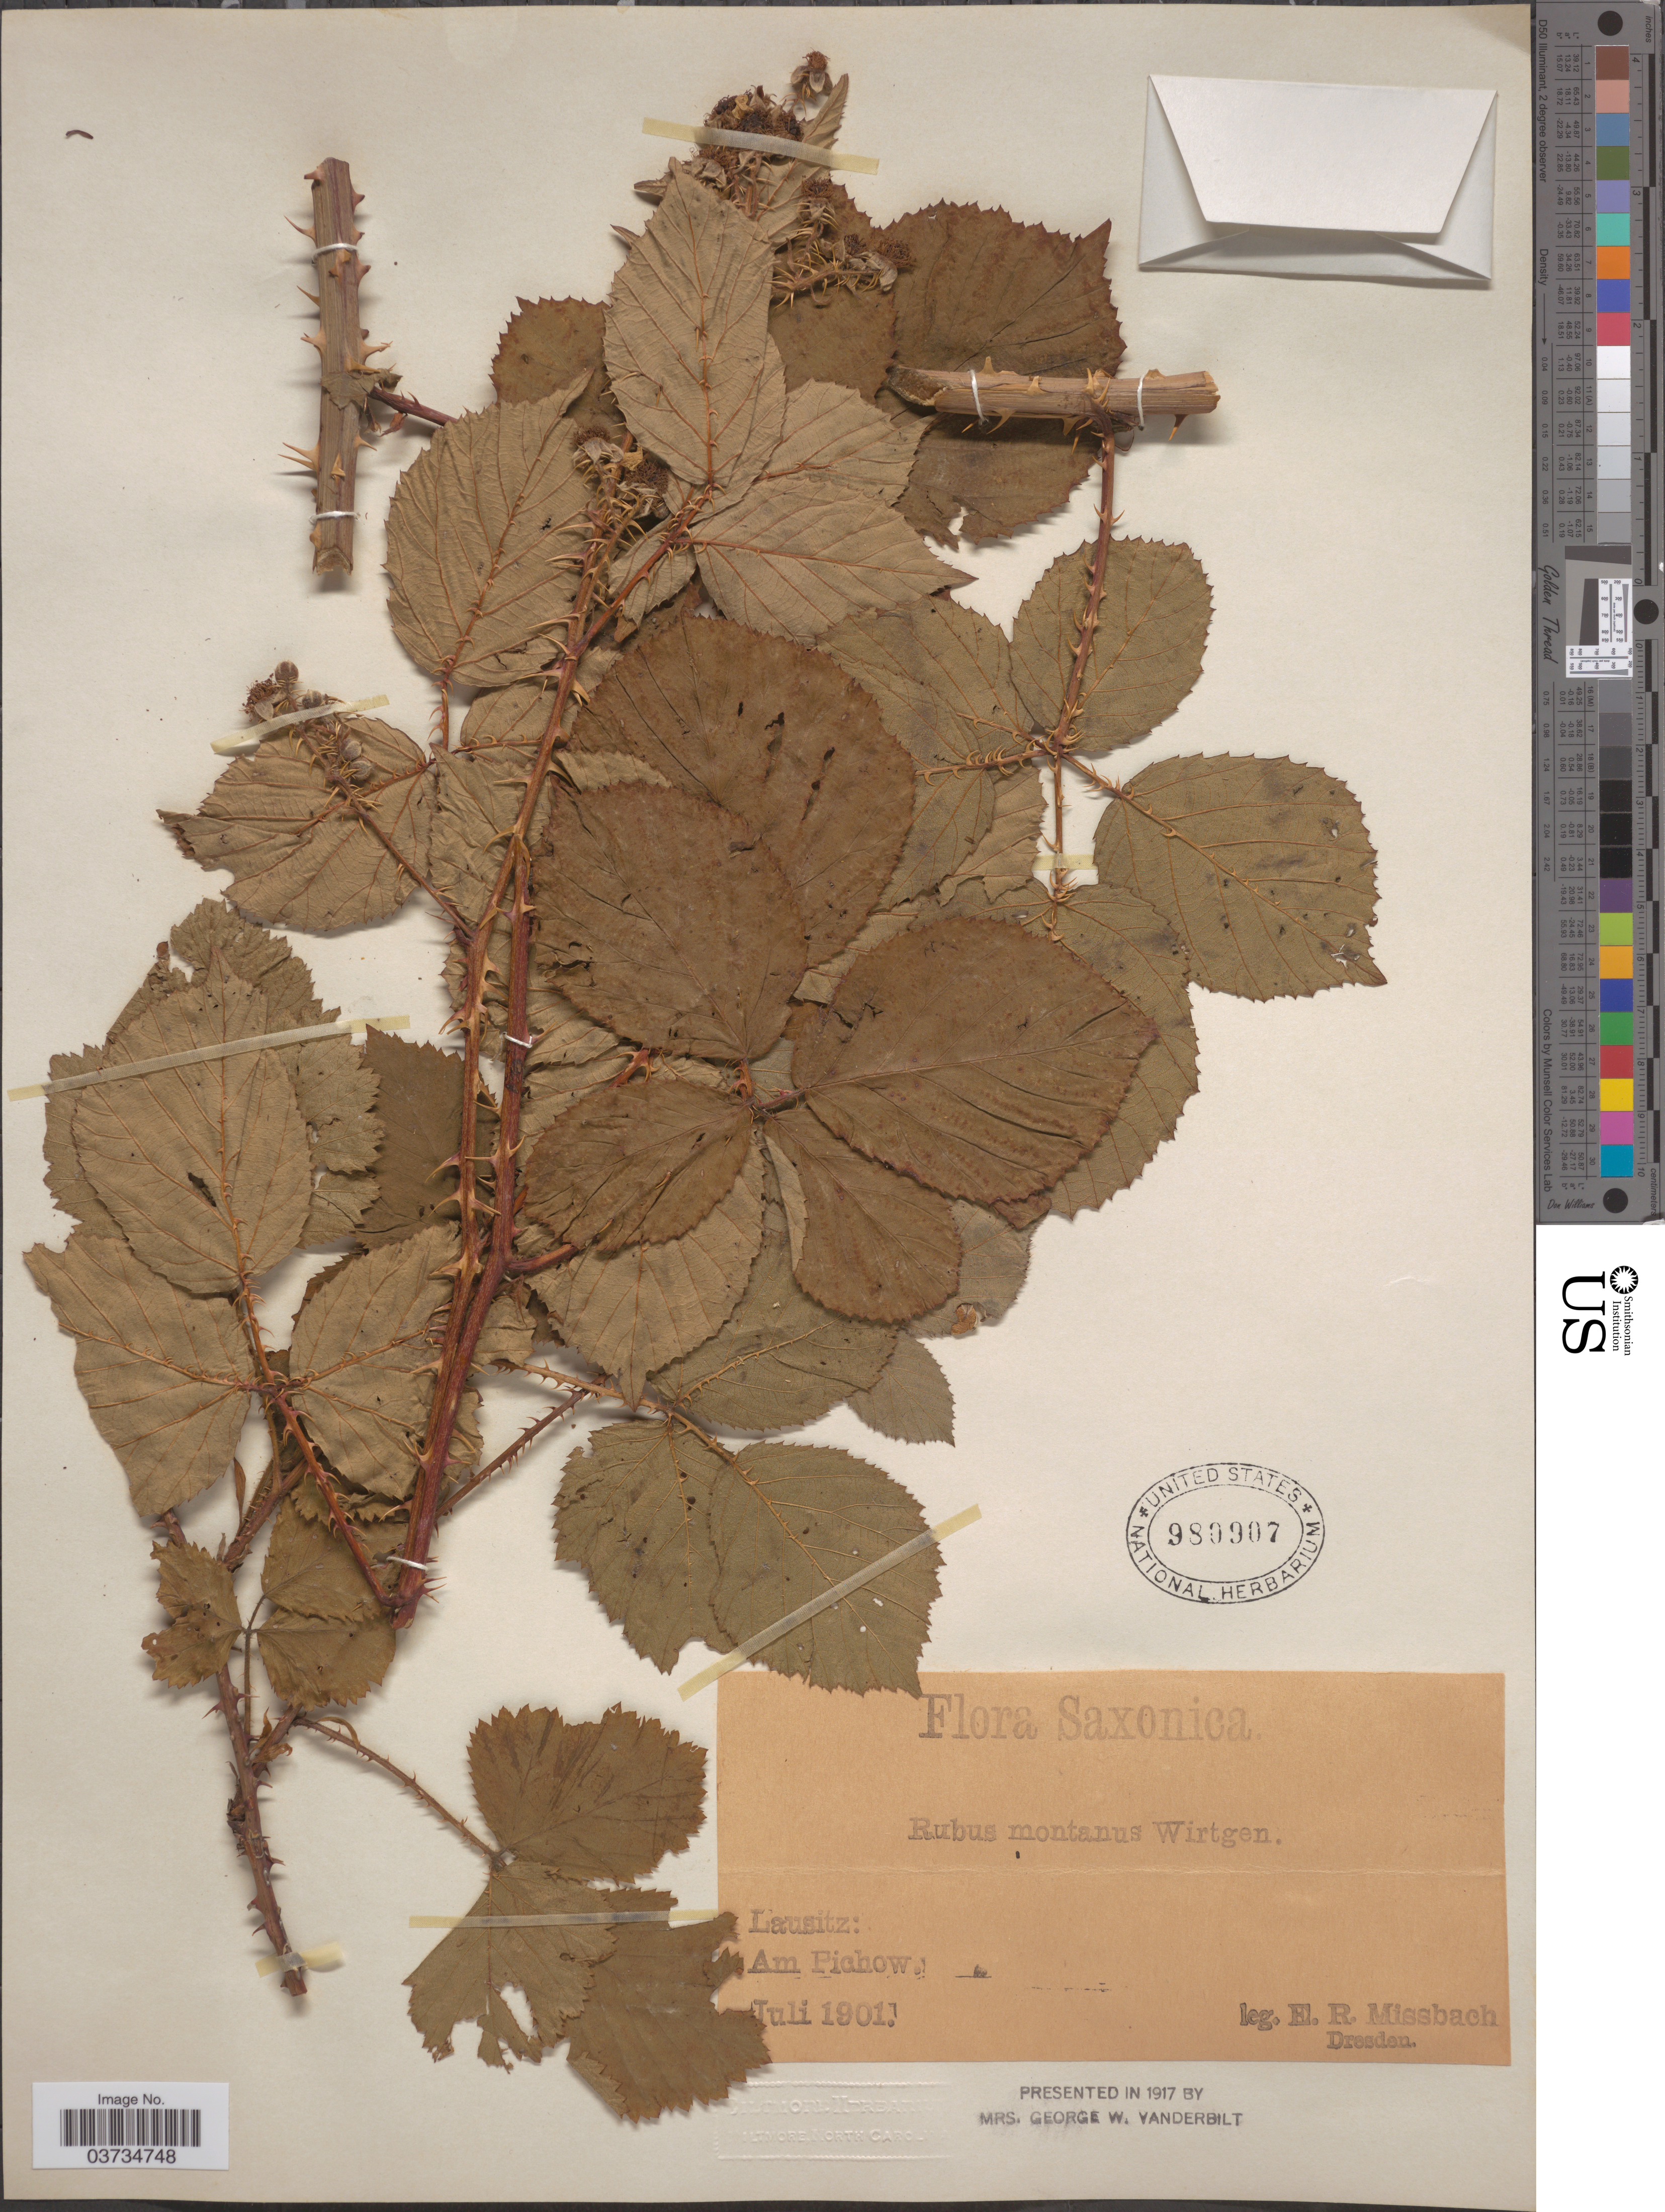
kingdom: Plantae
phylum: Tracheophyta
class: Magnoliopsida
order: Rosales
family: Rosaceae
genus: Rubus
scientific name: Rubus montanus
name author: (Porter) Porter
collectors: E. Missbach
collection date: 1901-07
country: Germany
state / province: Niedersachsen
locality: Saxonica. Lausitz: Am Pichow.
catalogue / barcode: US 980907